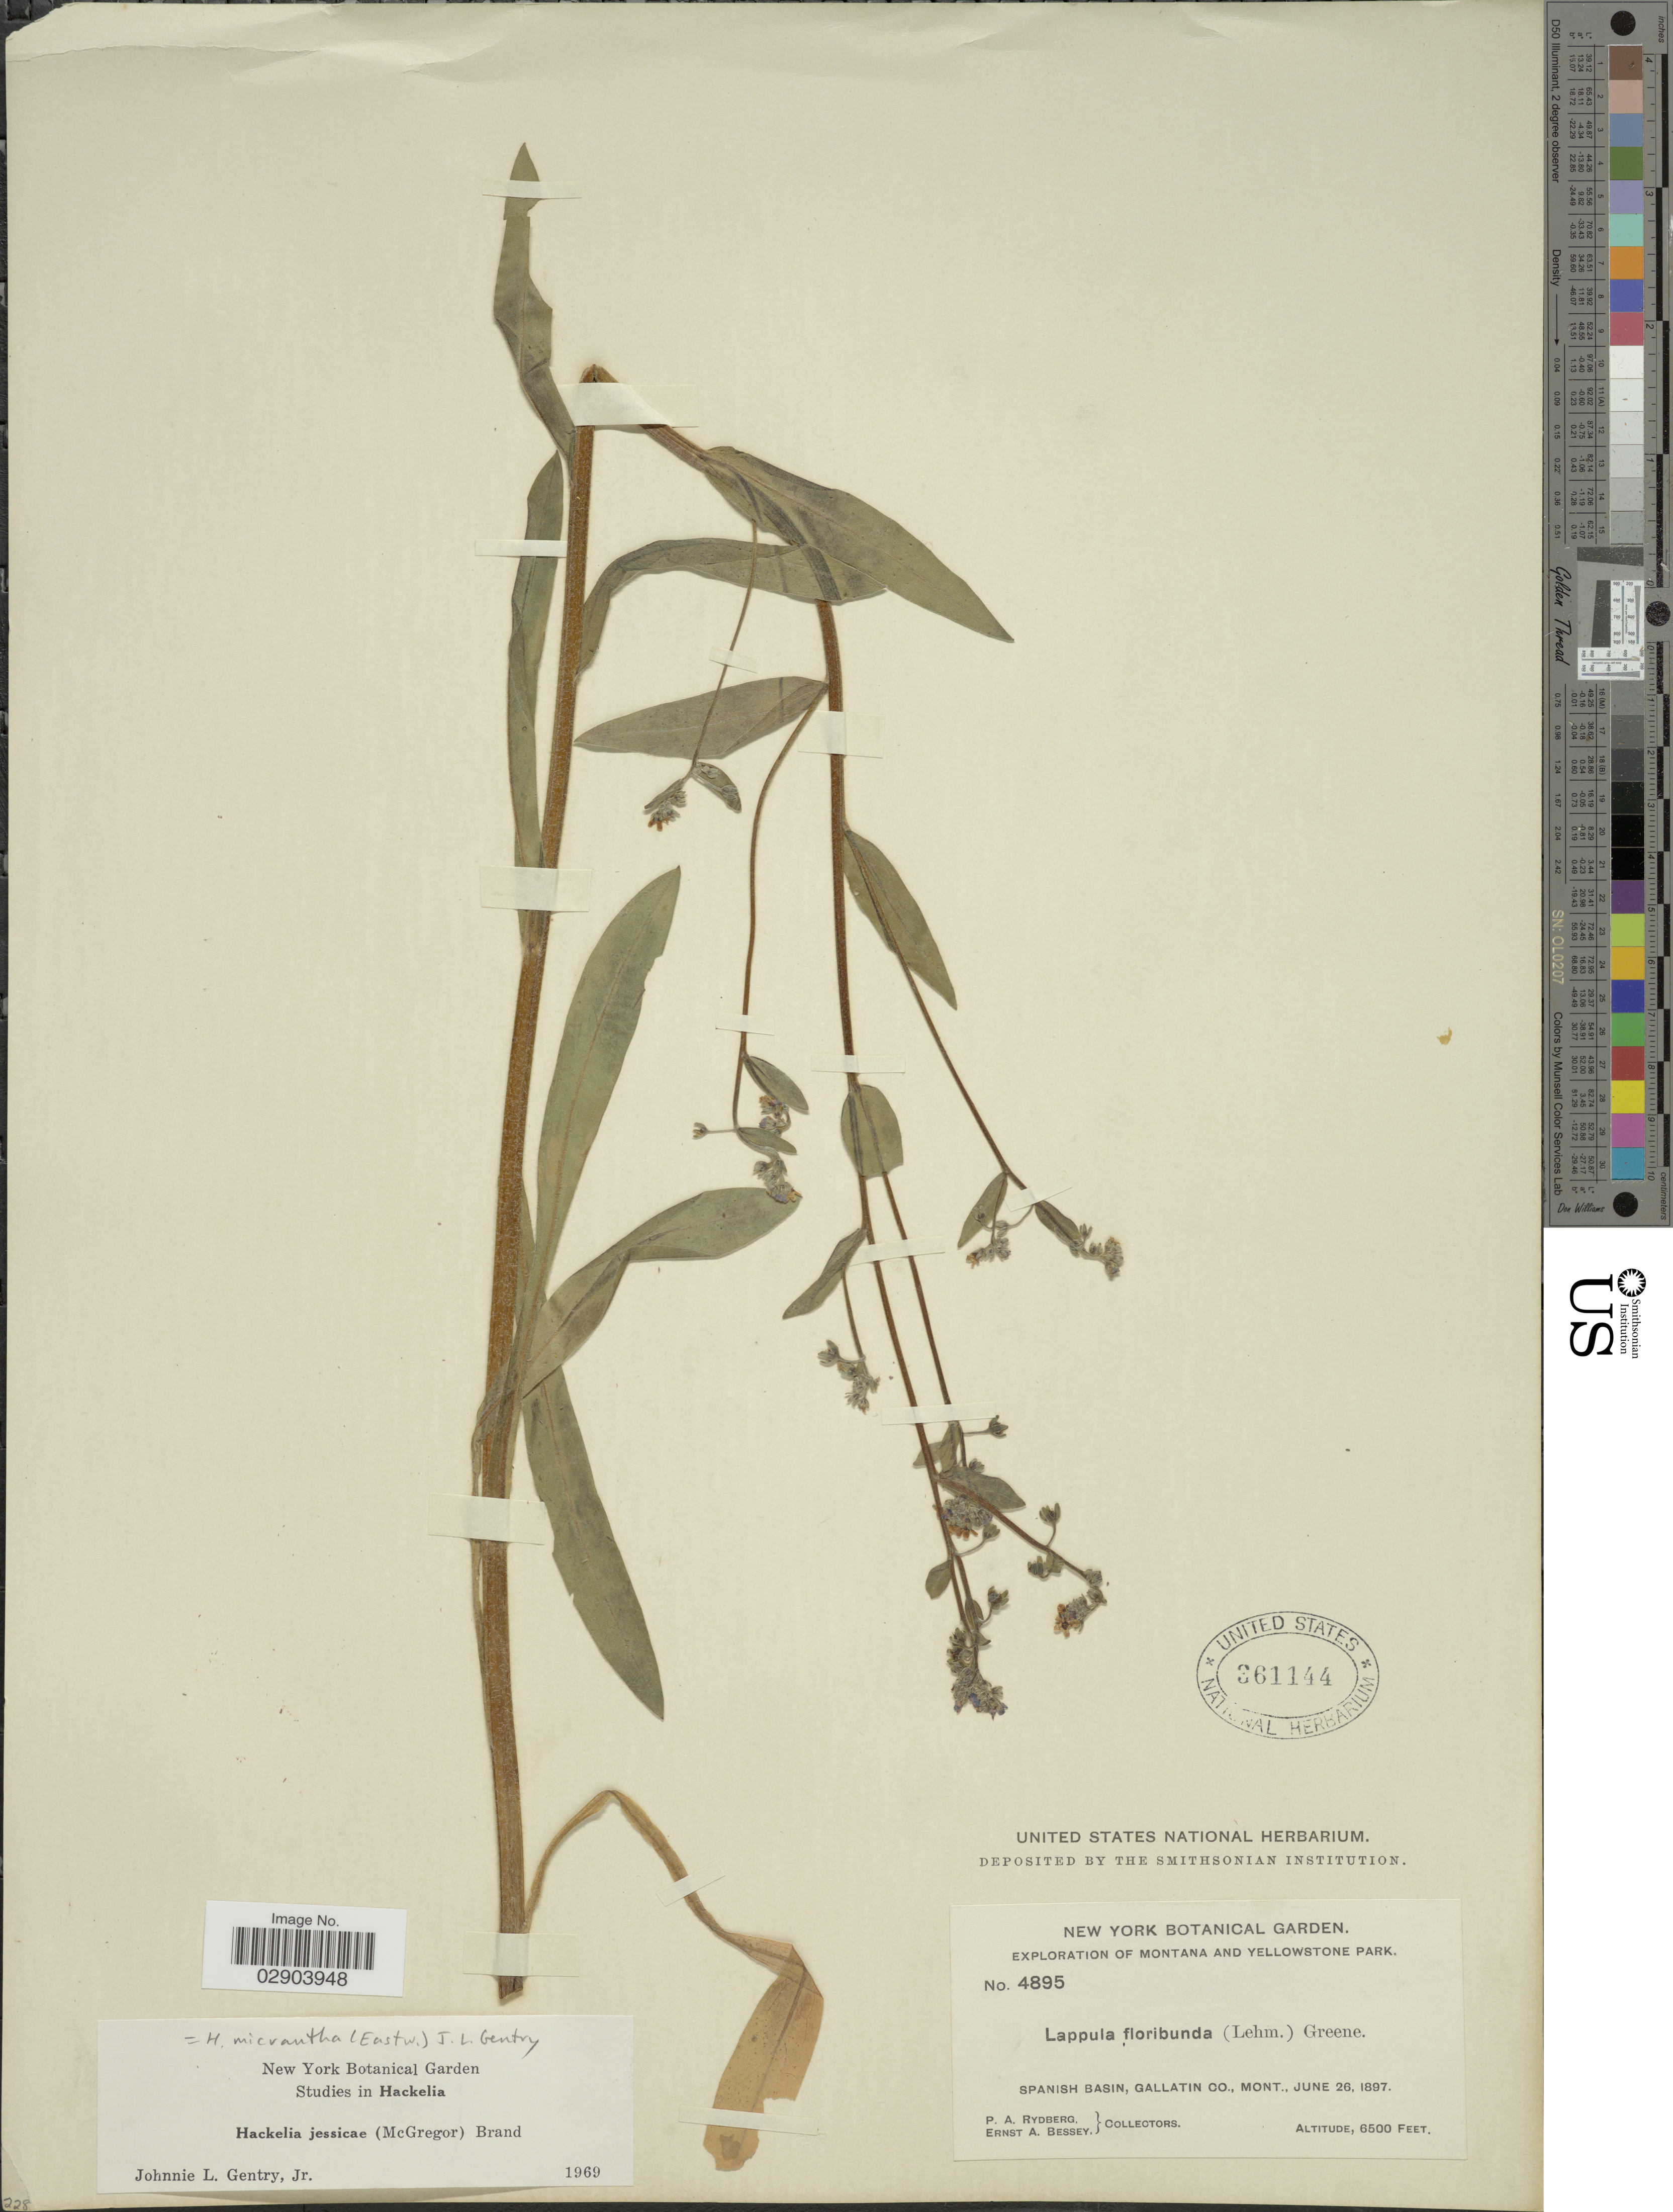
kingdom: Plantae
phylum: Tracheophyta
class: Magnoliopsida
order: Boraginales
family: Boraginaceae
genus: Hackelia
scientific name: Hackelia micrantha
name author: (Eastw.) J.L. Gentry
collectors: P. A. Rydberg & E. A. Bessey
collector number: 4895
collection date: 1897-06-26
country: United States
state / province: Montana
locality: Spanish Basin, Gallatin Co., Mont. Yellowstone Park.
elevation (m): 1981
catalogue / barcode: US 361144